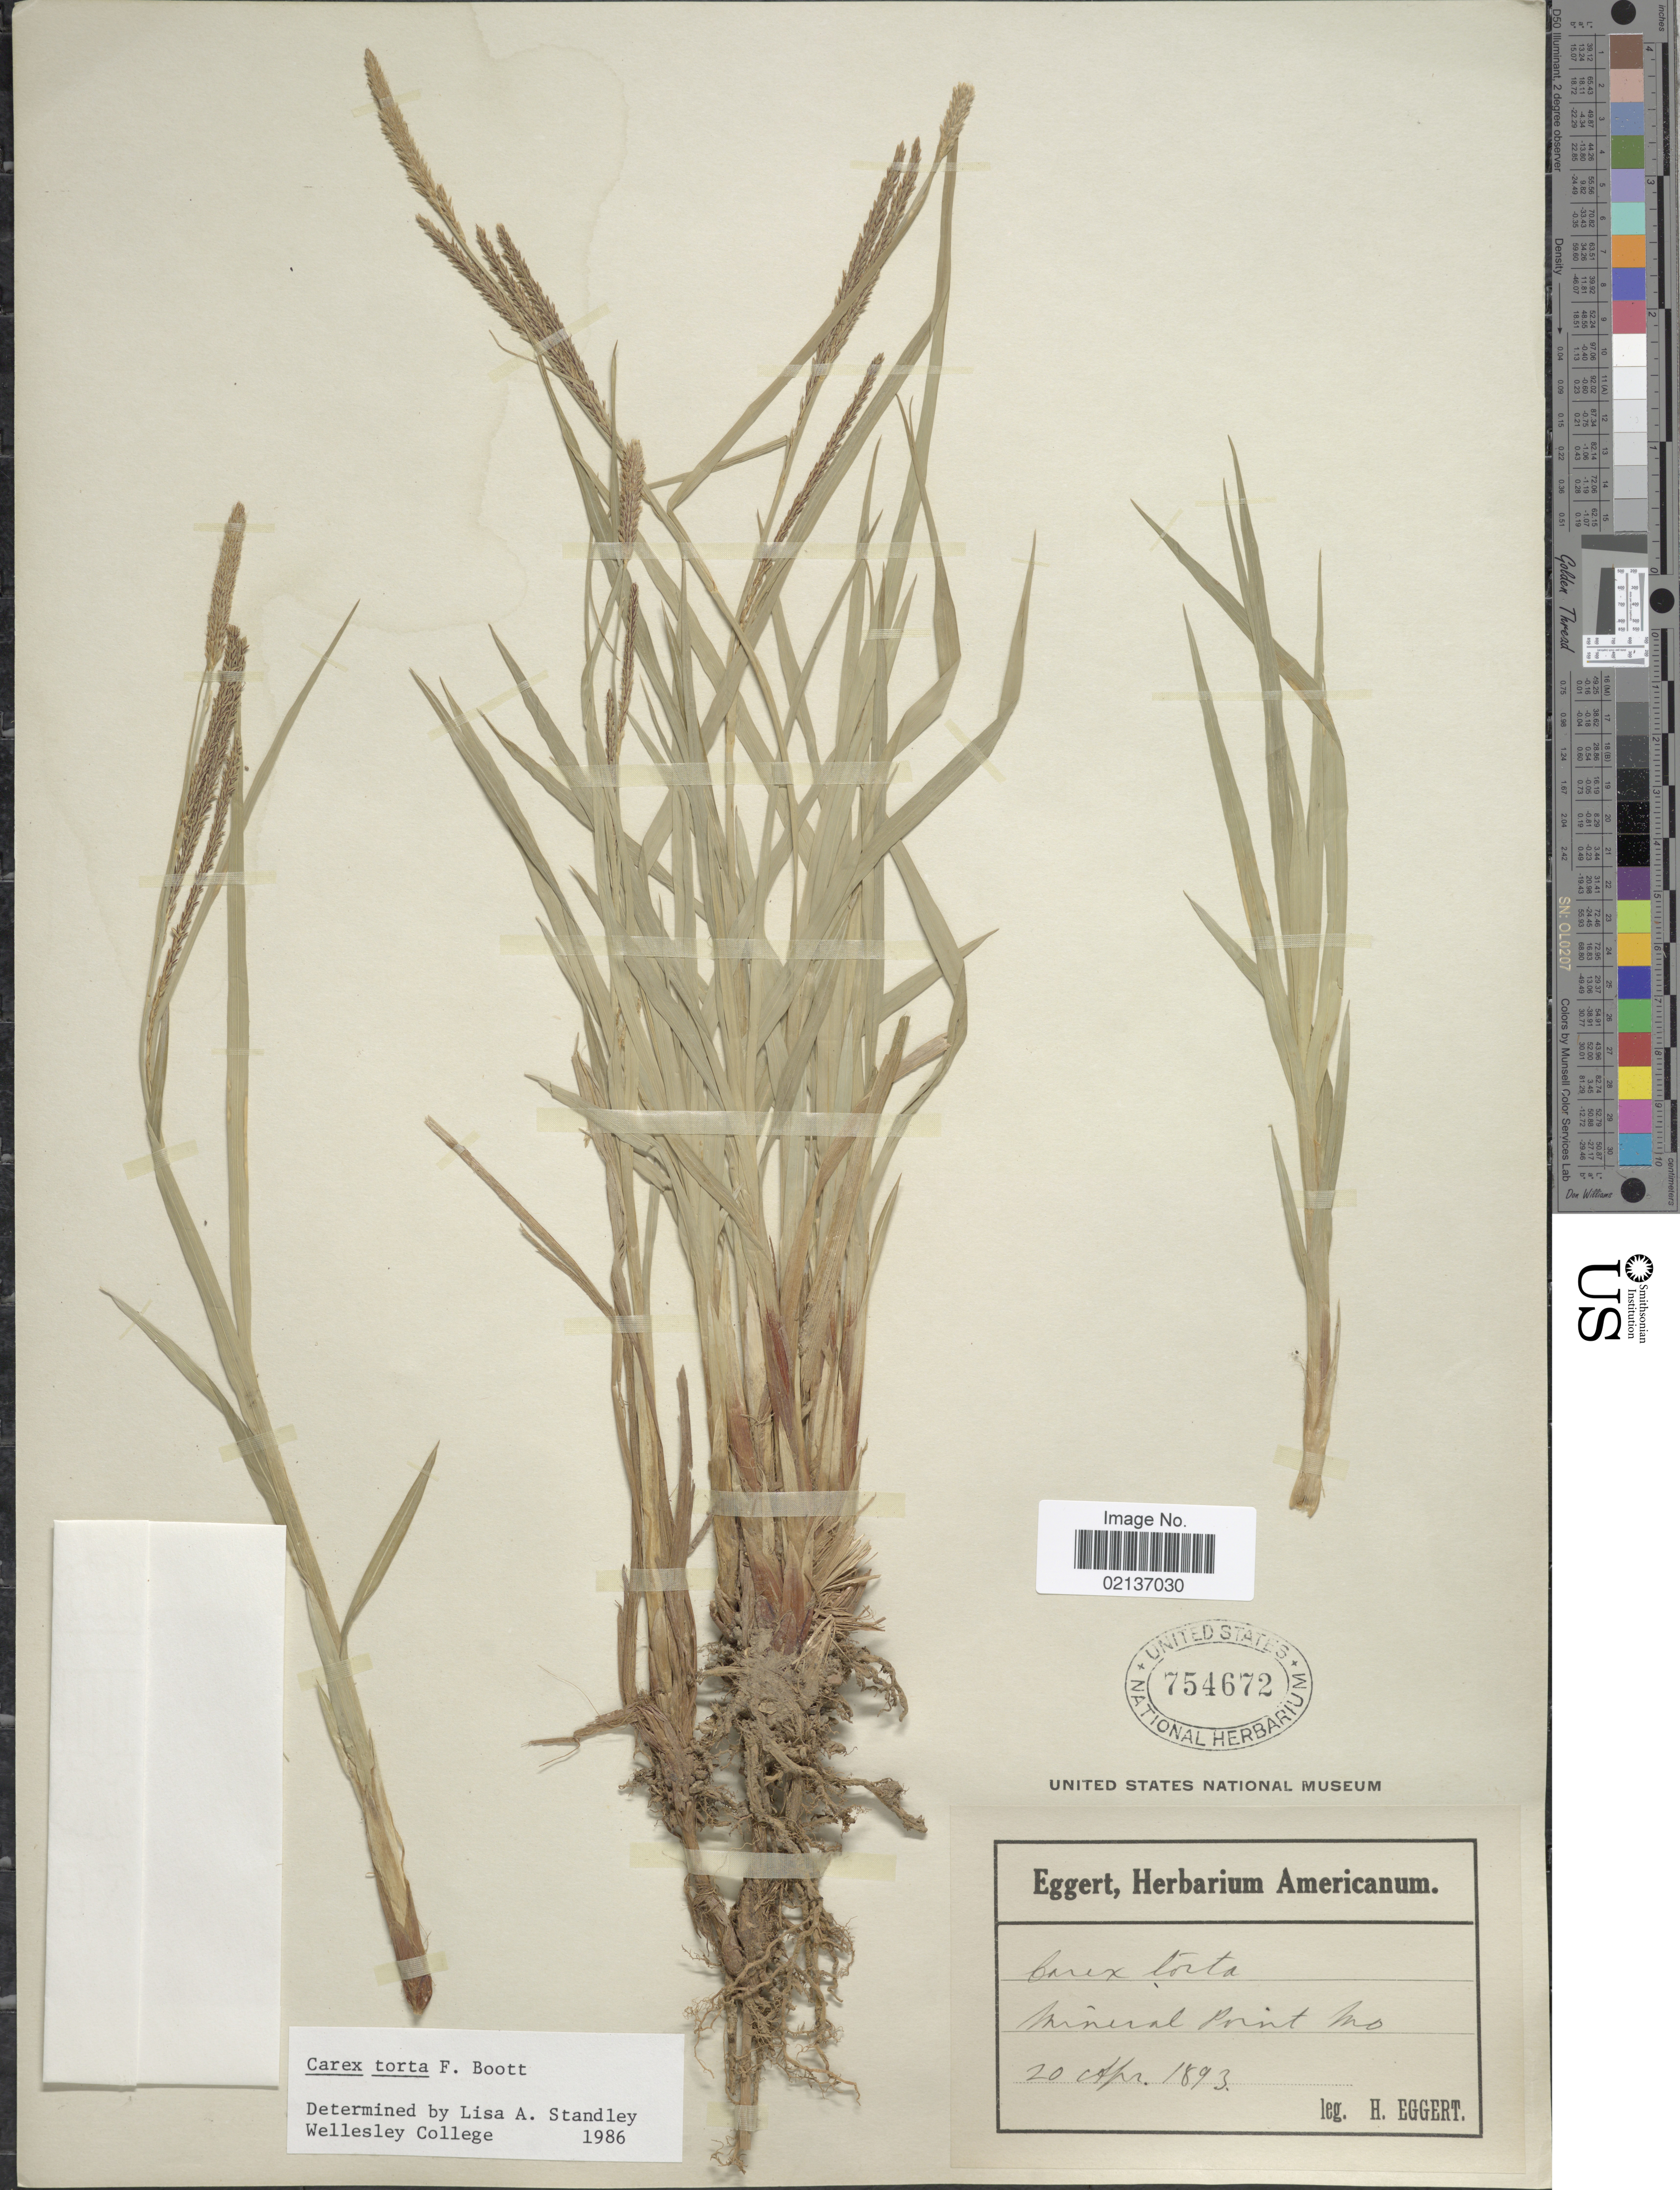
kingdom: Plantae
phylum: Tracheophyta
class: Liliopsida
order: Poales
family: Cyperaceae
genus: Carex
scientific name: Carex torta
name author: Boott ex Tuck.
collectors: H. Eggert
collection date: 1893-04-20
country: United States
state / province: Missouri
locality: Mineral Point, Mo.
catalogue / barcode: US 754672